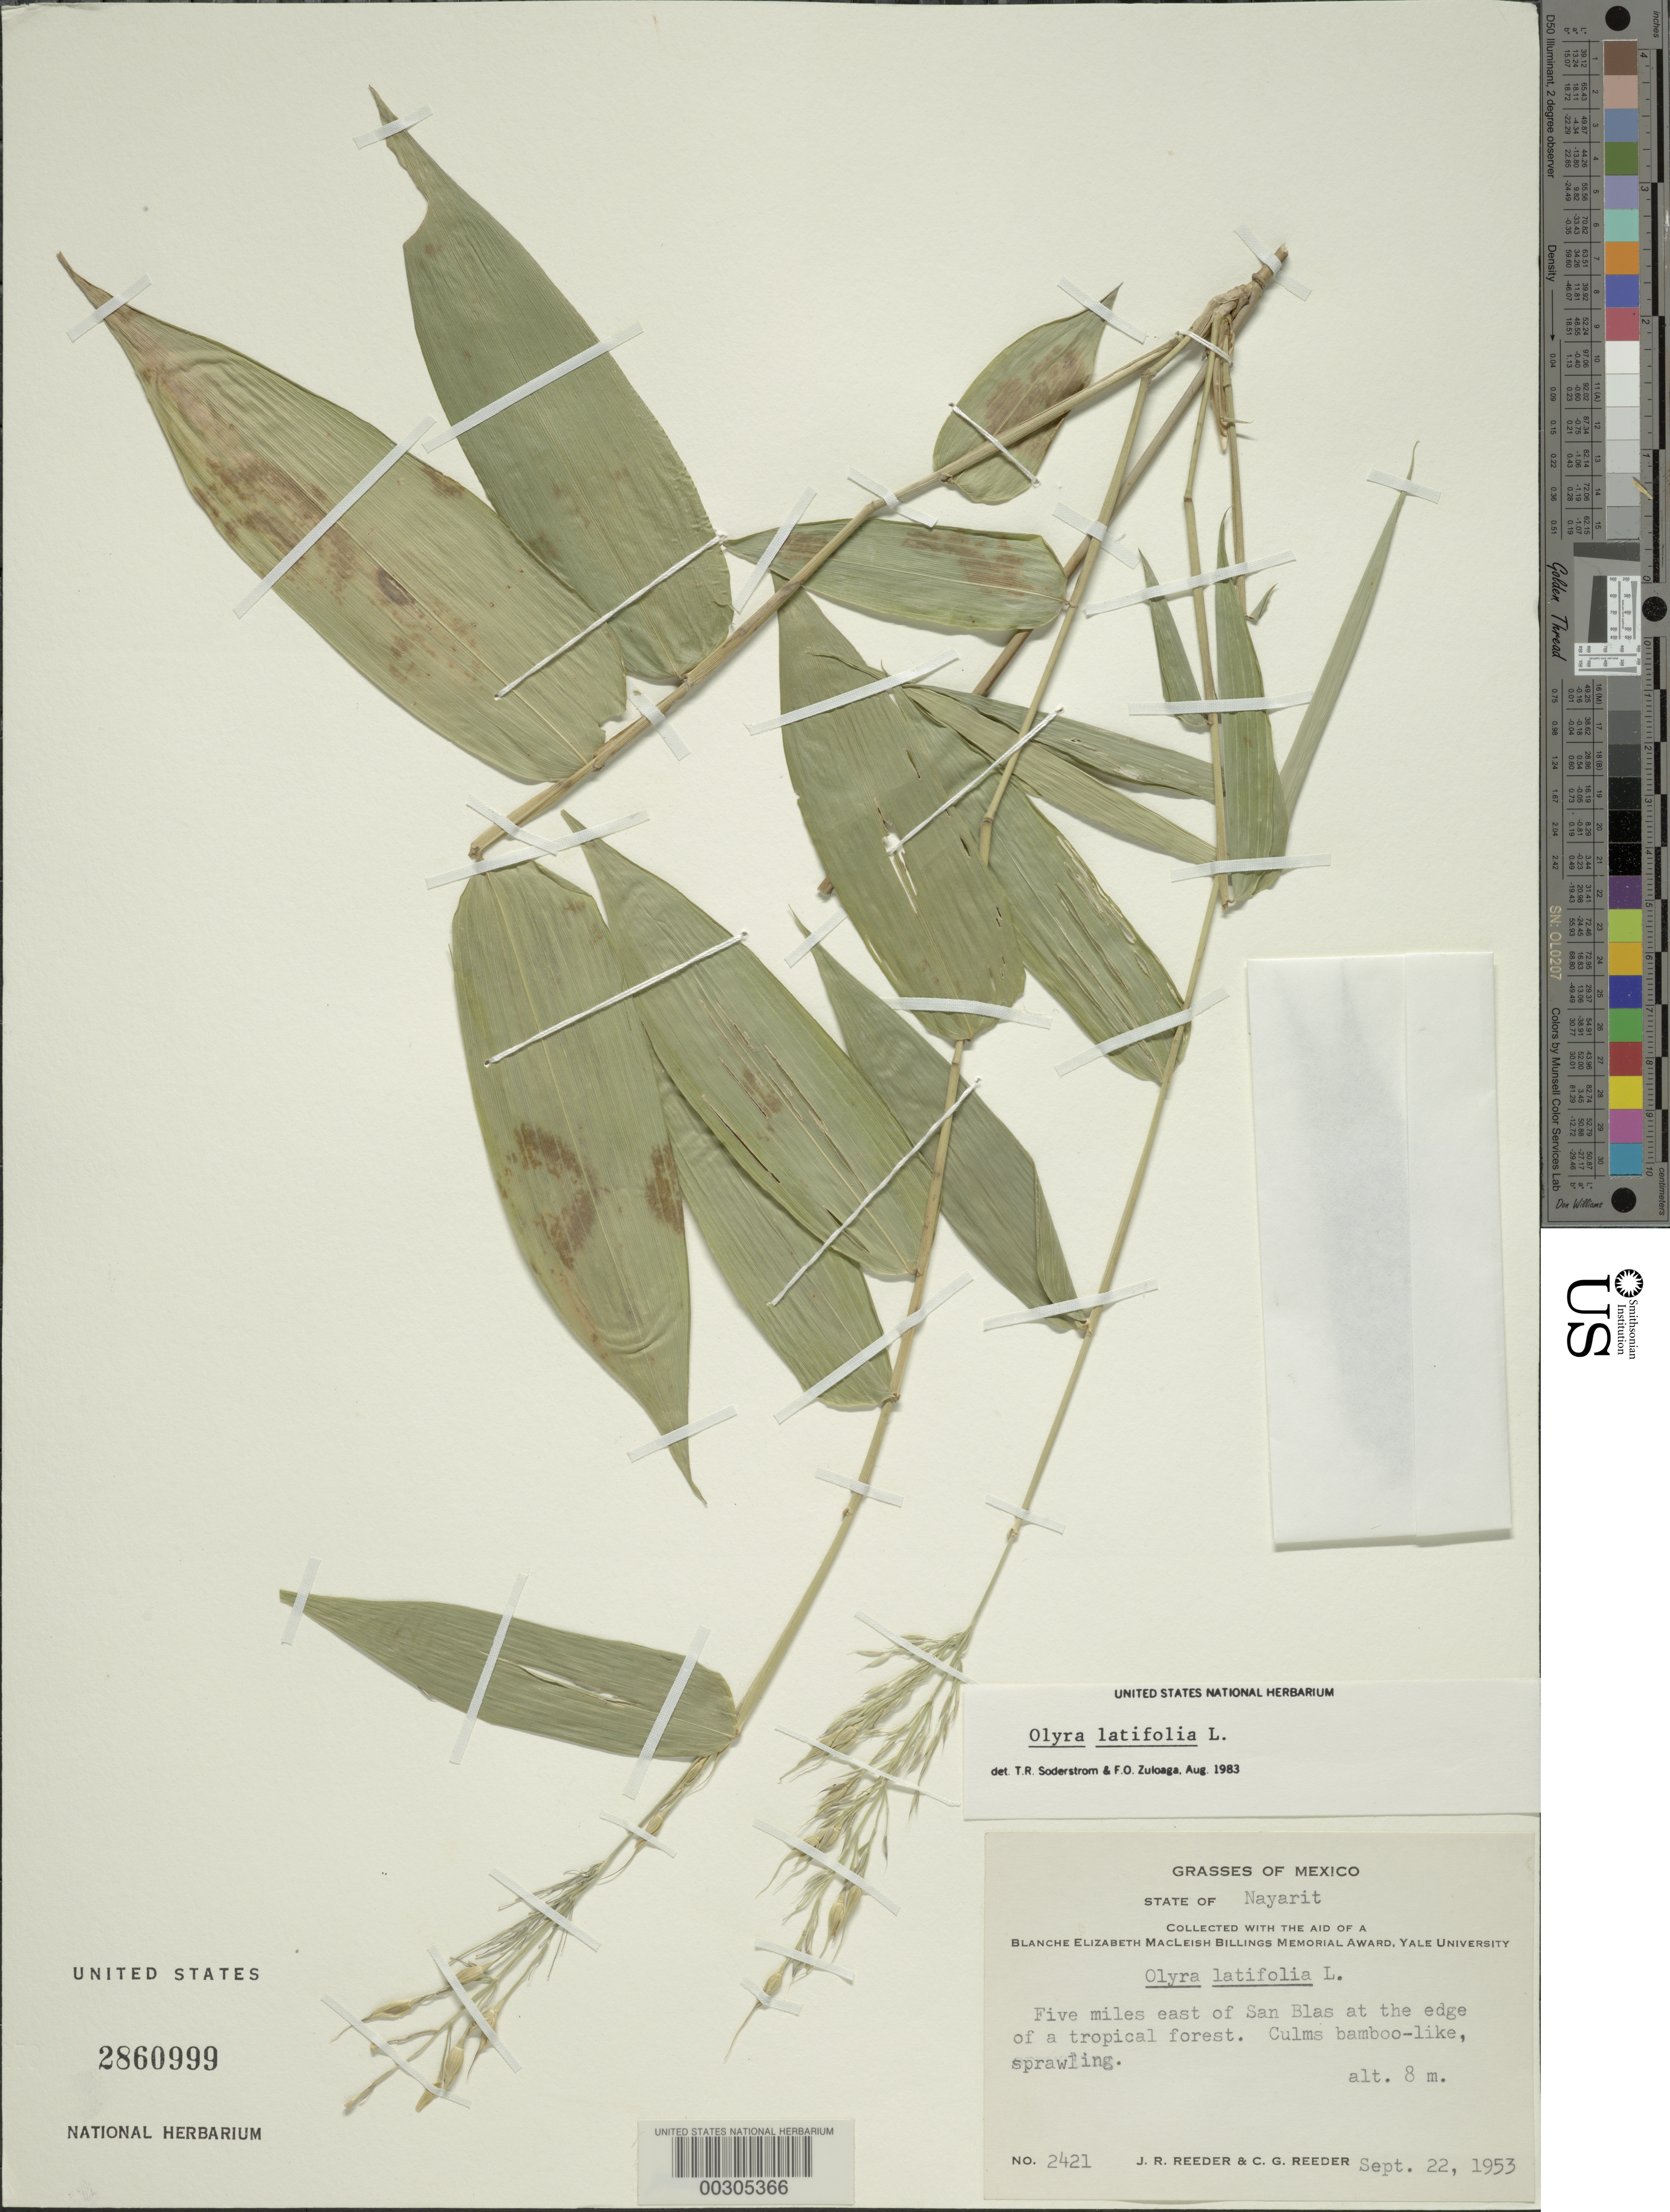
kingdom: Plantae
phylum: Tracheophyta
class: Liliopsida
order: Poales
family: Poaceae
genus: Olyra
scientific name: Olyra latifolia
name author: L.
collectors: J. R. Reeder & C. G. Reeder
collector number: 2421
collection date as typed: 22 Sep 1953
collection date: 1953-09-22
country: Mexico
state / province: Nayarit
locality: San Blas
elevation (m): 8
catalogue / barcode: US 2860999